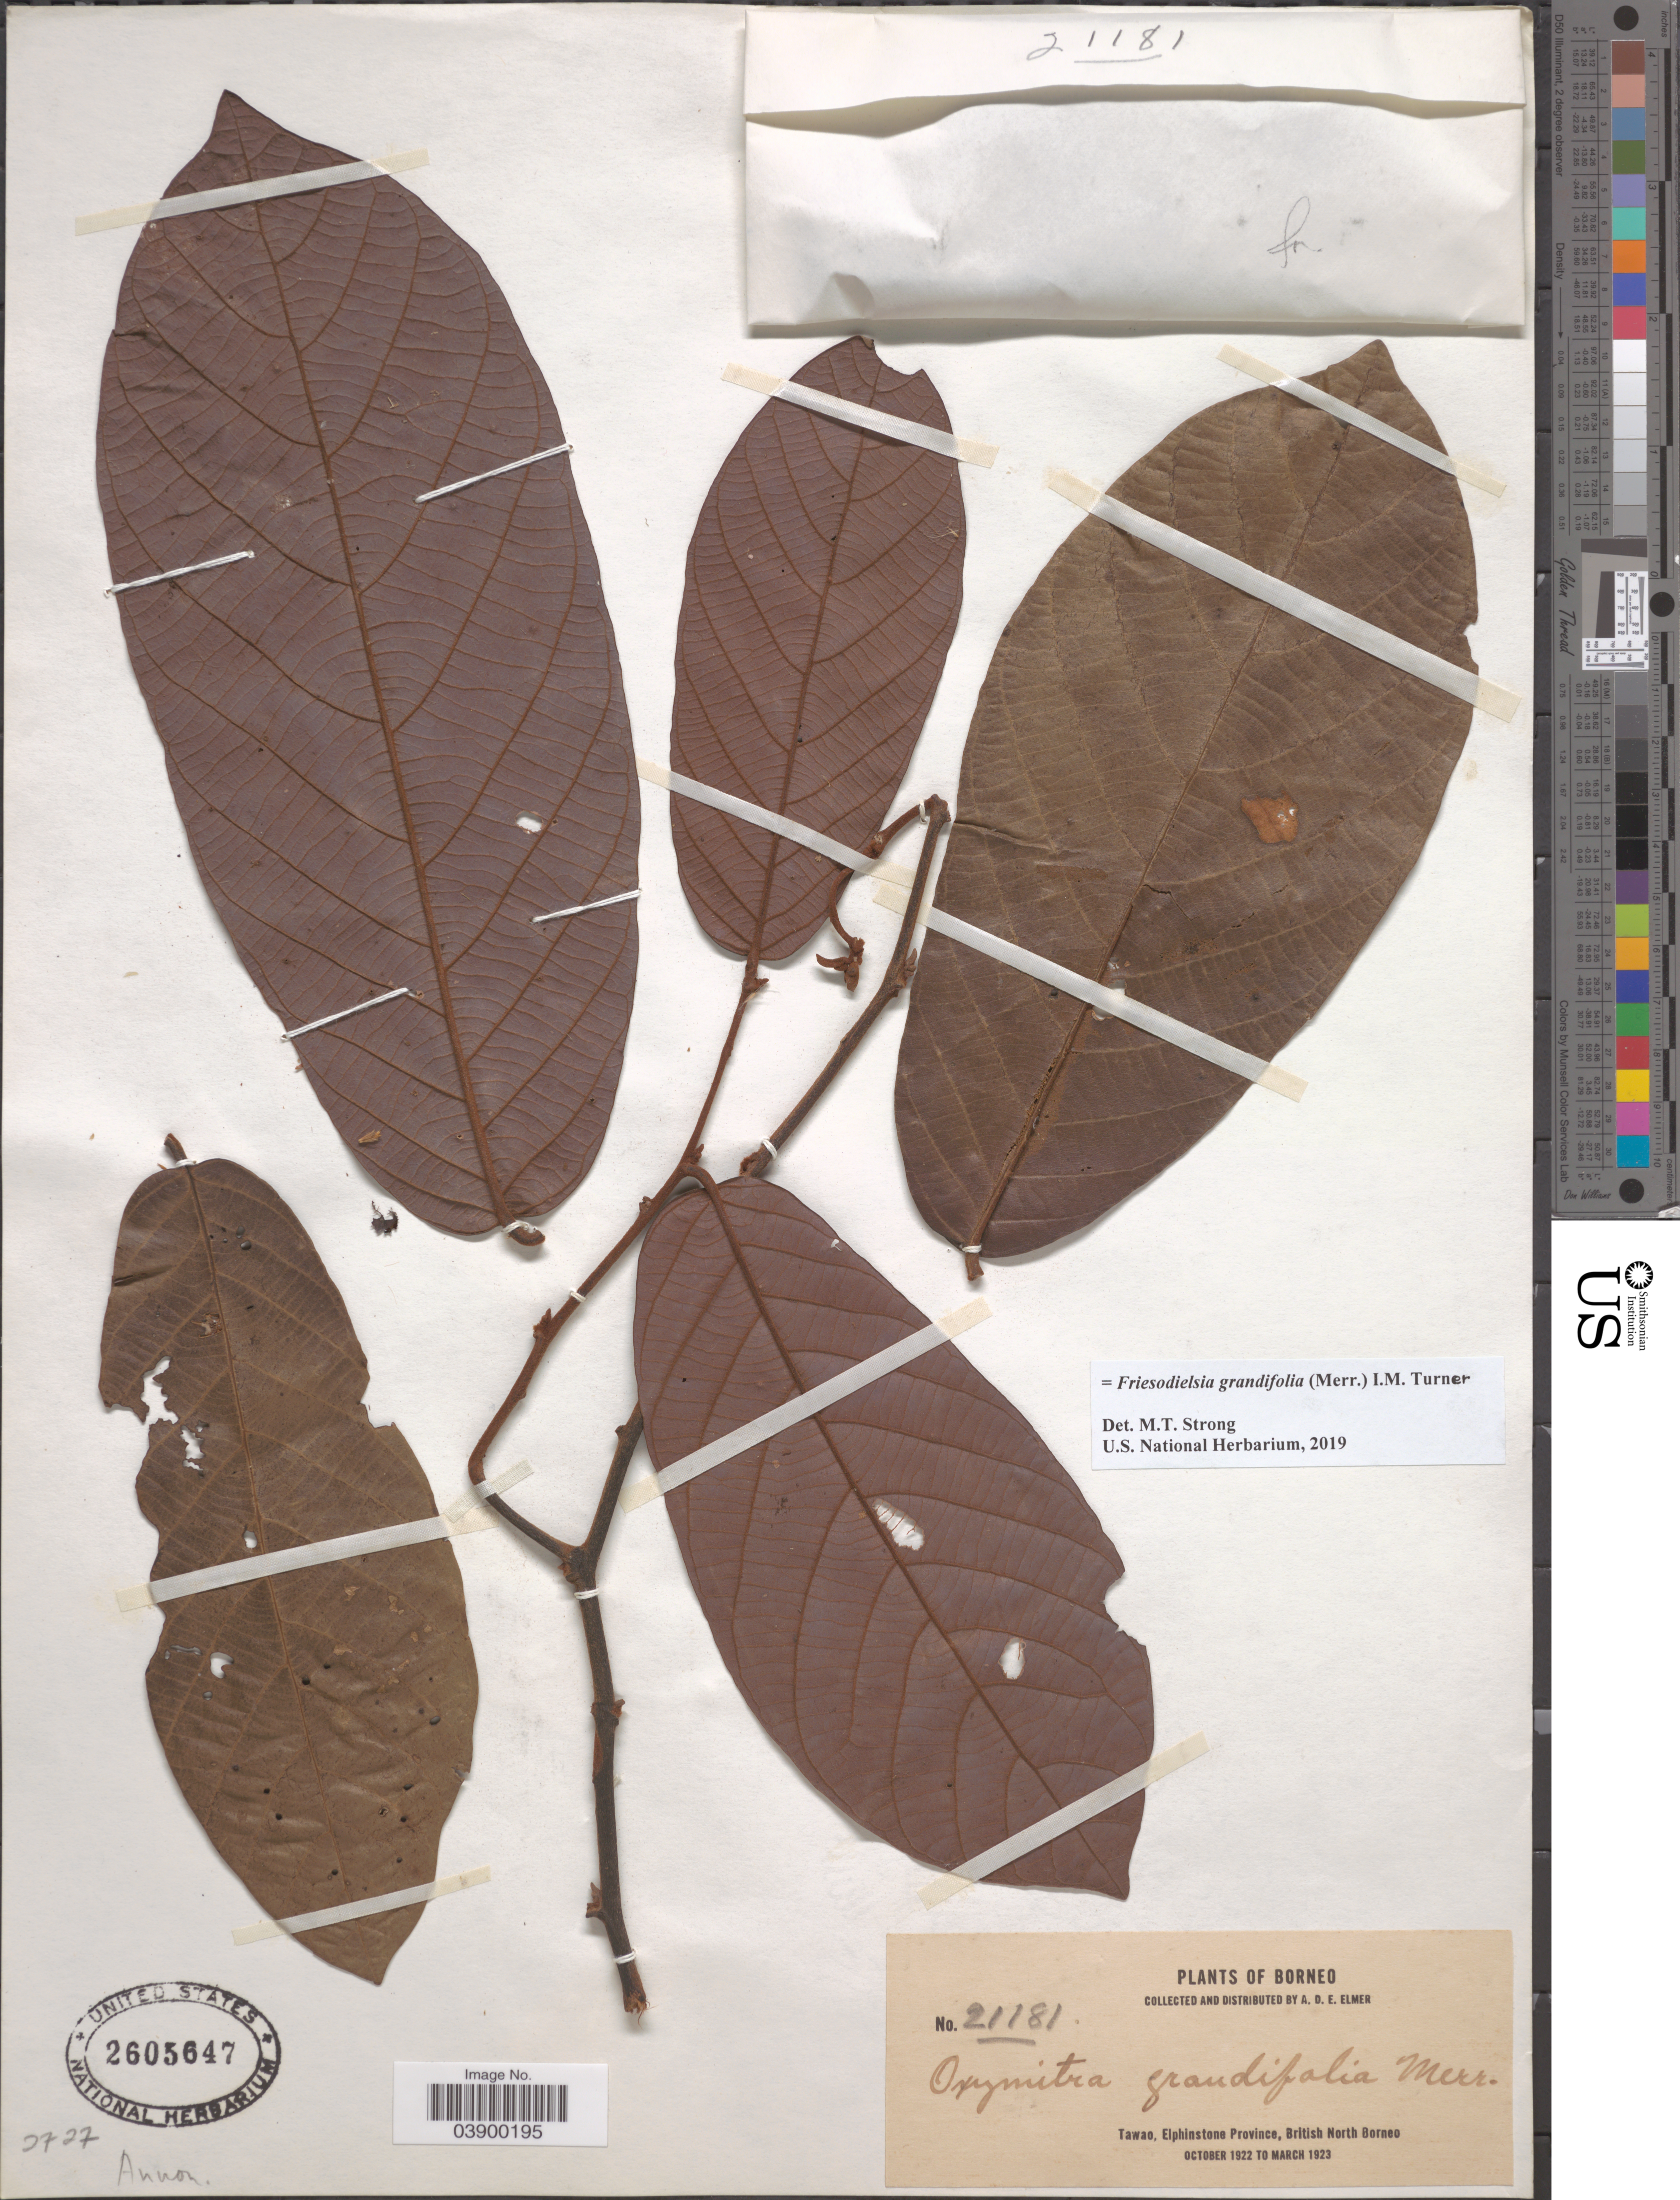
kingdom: Plantae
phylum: Tracheophyta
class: Magnoliopsida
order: Magnoliales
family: Annonaceae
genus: Friesodielsia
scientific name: Friesodielsia grandifolia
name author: (Merr.) I.M. Turner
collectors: A. D. E. Elmer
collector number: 21181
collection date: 1922-10/1923-03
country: Malaysia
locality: Borneo. Tawao, Elphinstone Province, British North Borneo.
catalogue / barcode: US 2605647